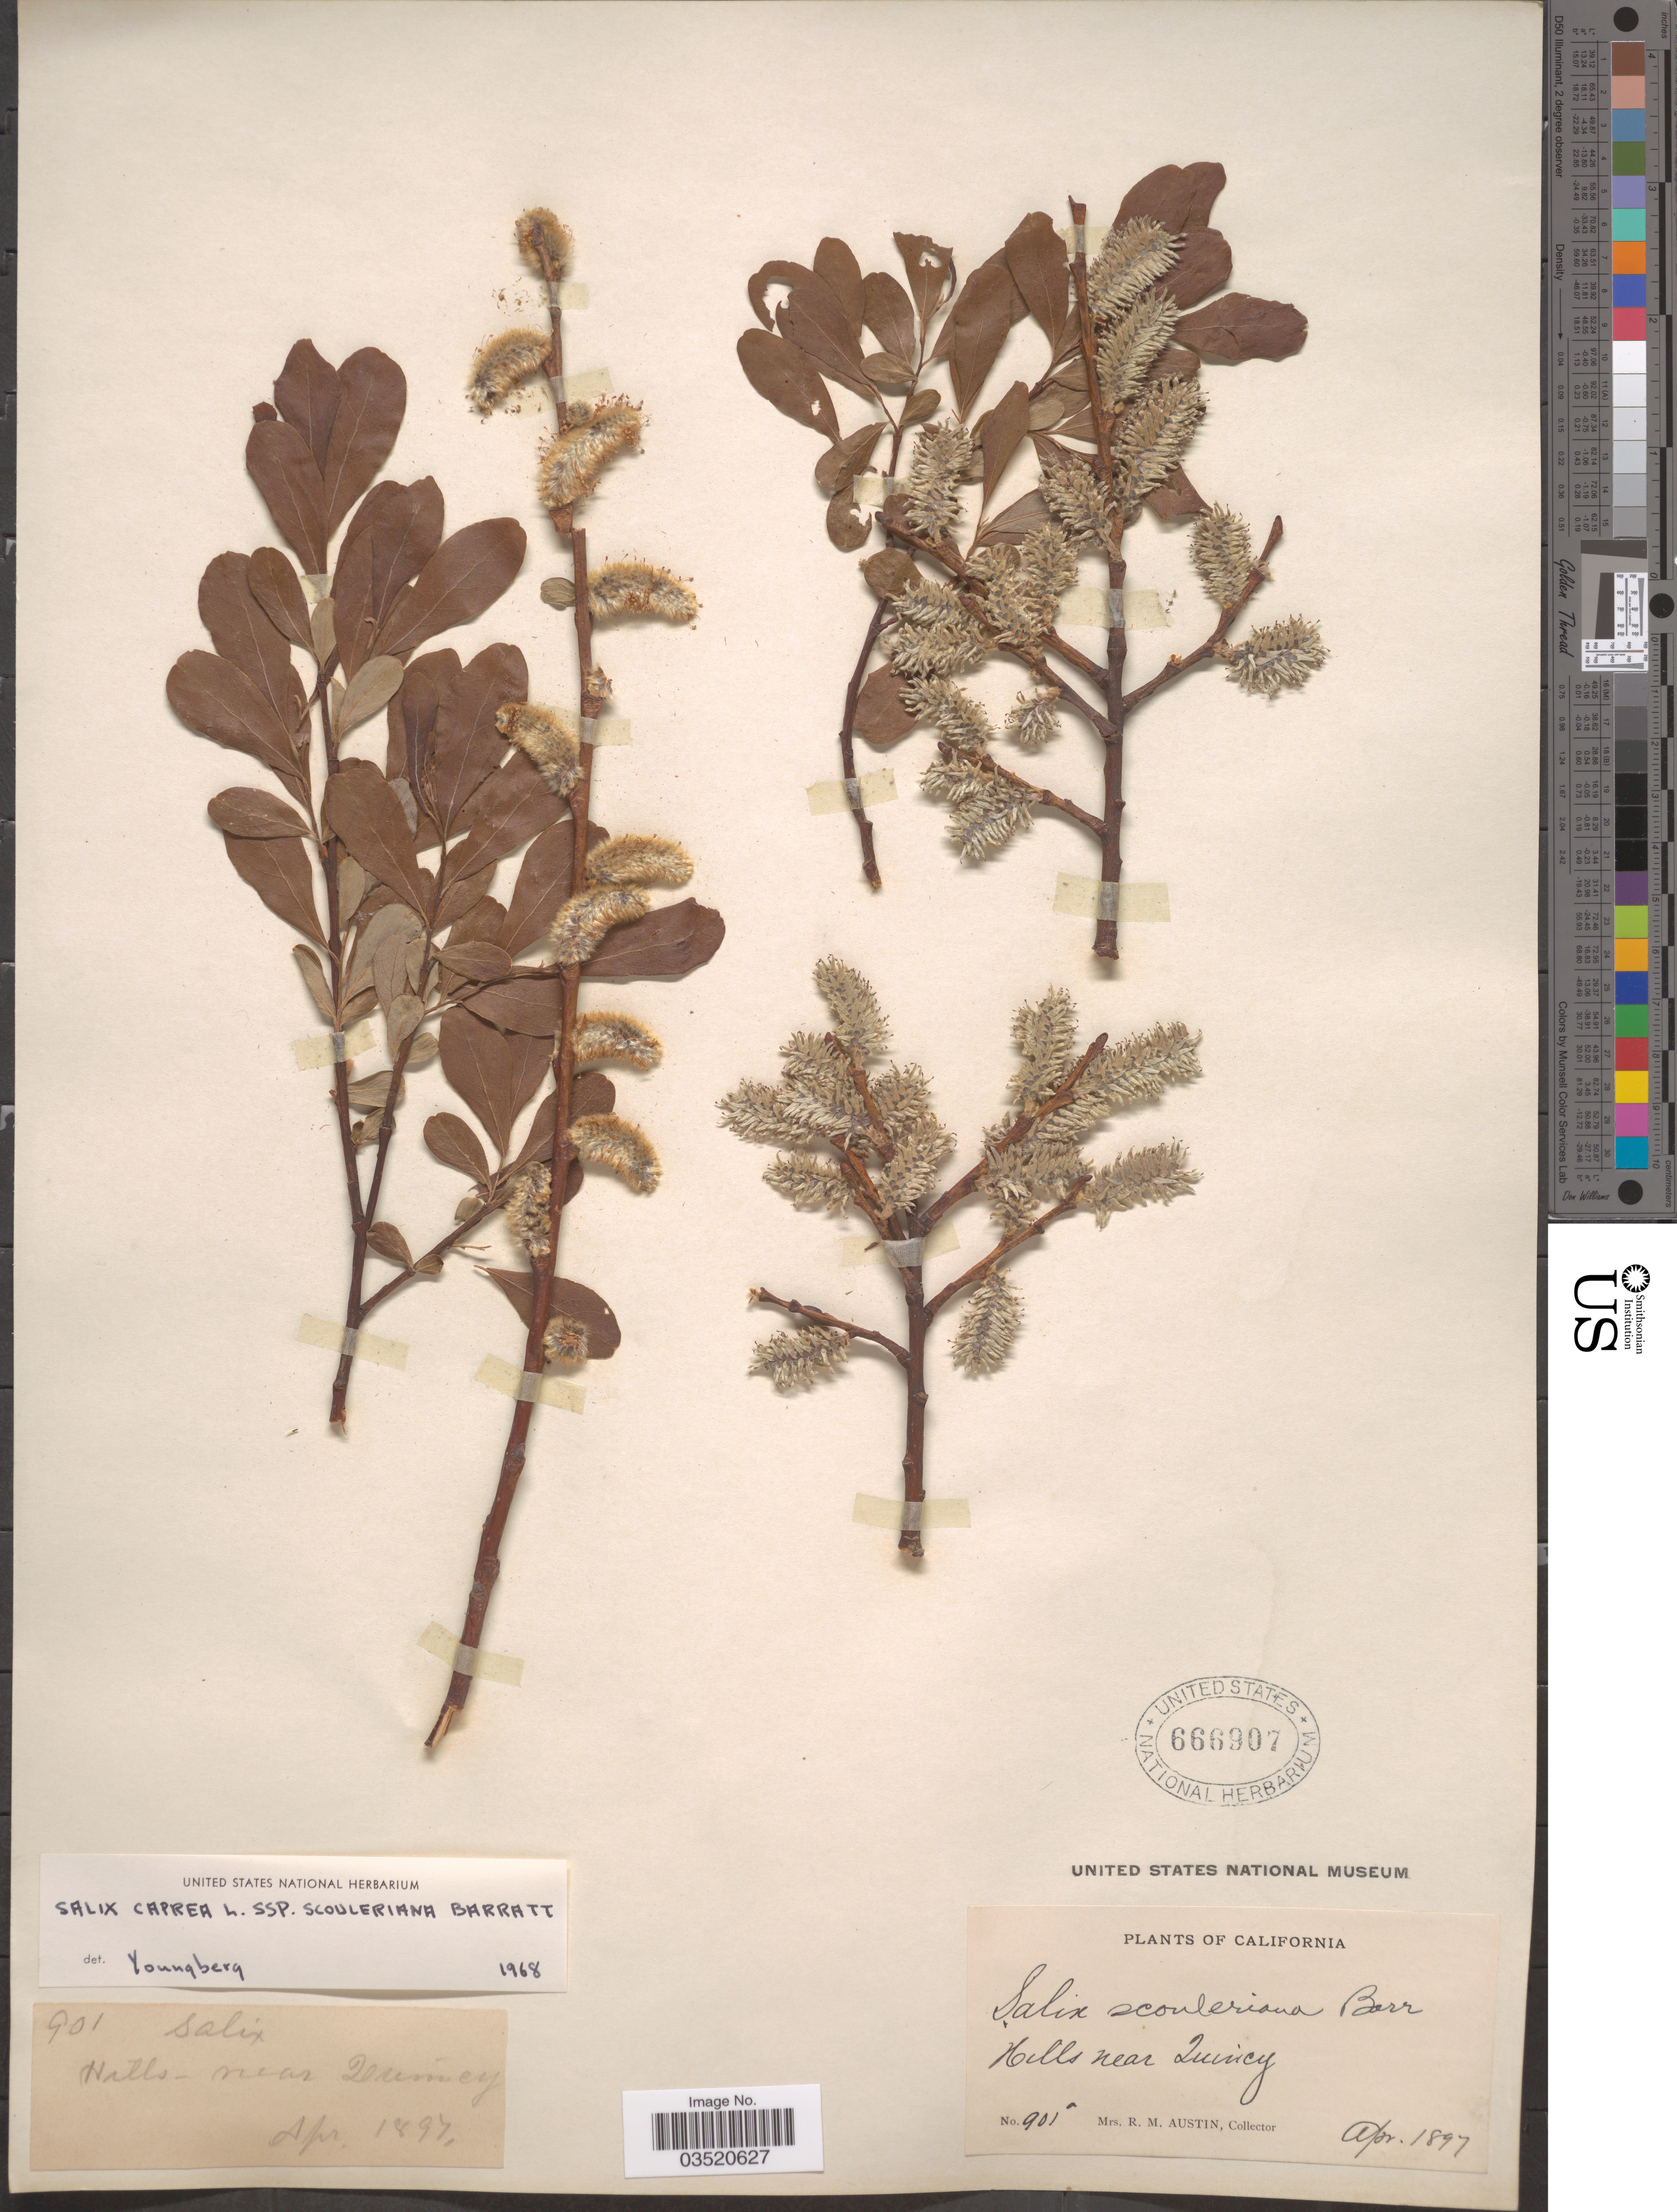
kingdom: Plantae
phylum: Tracheophyta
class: Magnoliopsida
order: Malpighiales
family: Salicaceae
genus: Salix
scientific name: Salix scouleriana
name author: Barratt ex Hook.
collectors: R. Austin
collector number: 901a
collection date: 1897-04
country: United States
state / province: California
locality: Hills near Quincy.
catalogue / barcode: US 666907